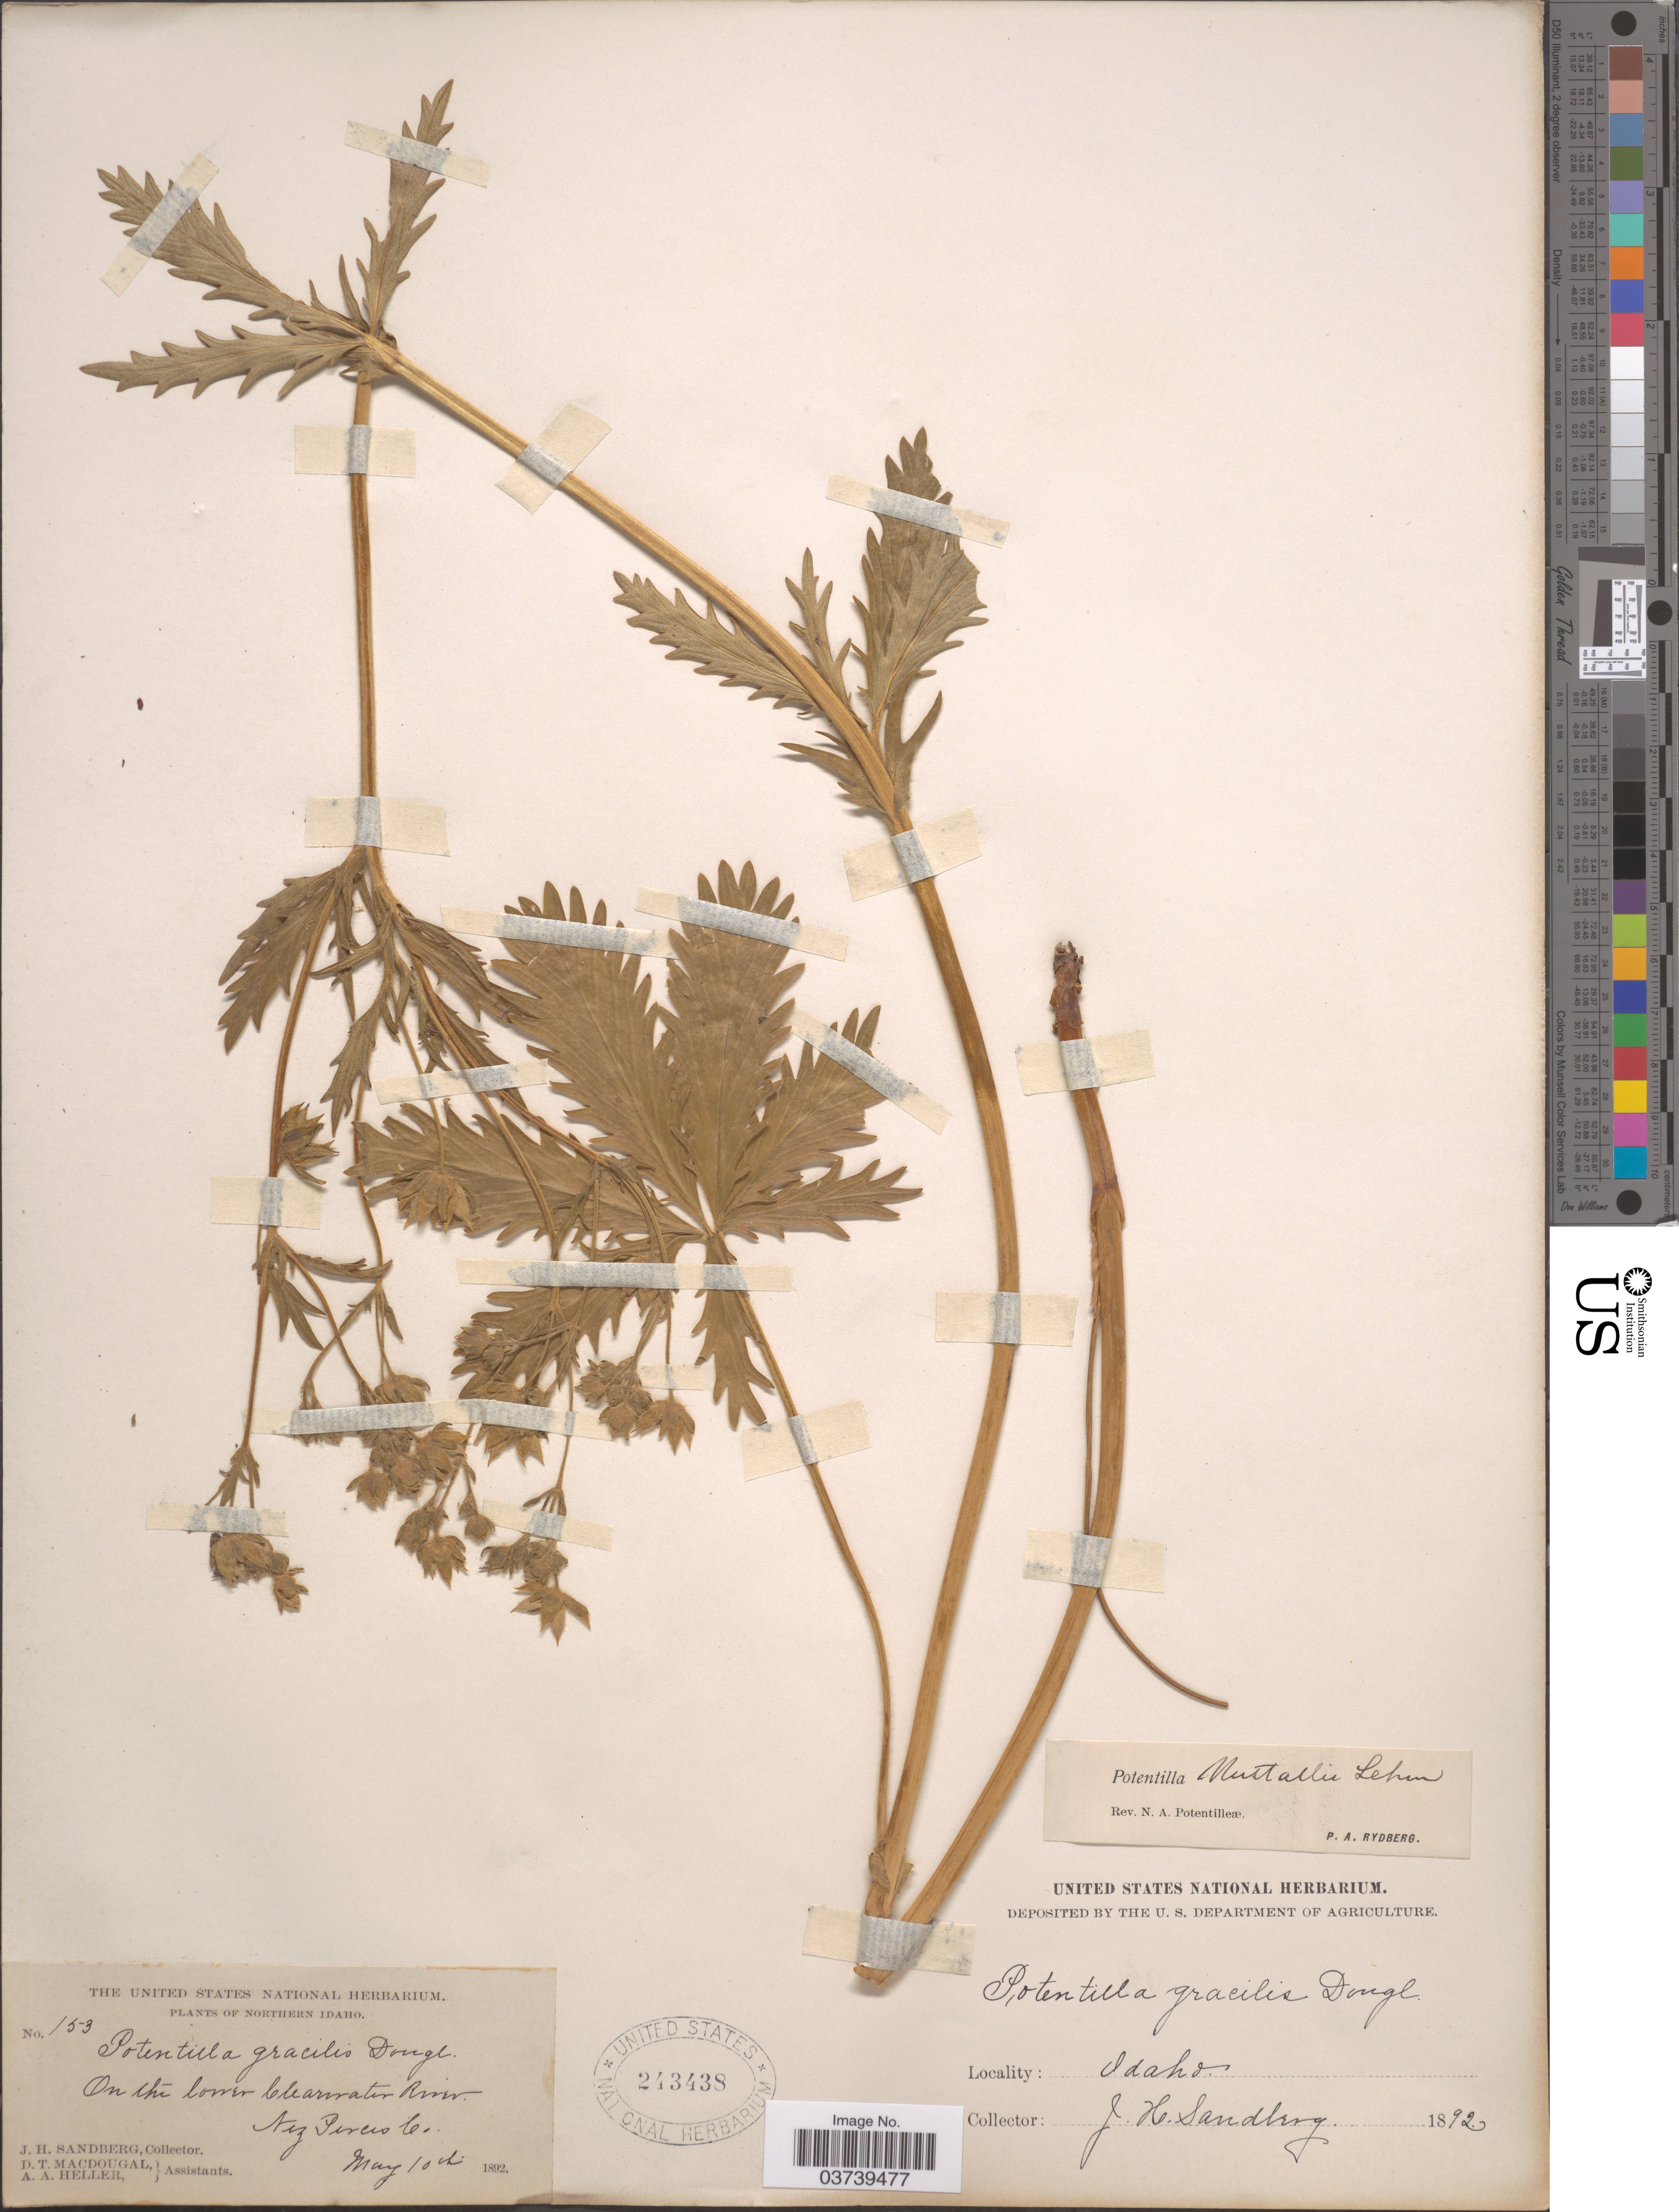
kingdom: Plantae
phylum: Tracheophyta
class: Magnoliopsida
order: Rosales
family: Rosaceae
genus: Potentilla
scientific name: Potentilla gracilis var. fastigiata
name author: (Nutt.) S. Watson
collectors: J. H. Sandberg, D. T. MacDougal & A. A. Heller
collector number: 153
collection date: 1892-05-10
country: United States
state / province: Idaho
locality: Northern Idaho. On the lower Clearwater River. Nez Perces Co.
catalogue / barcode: US 243438